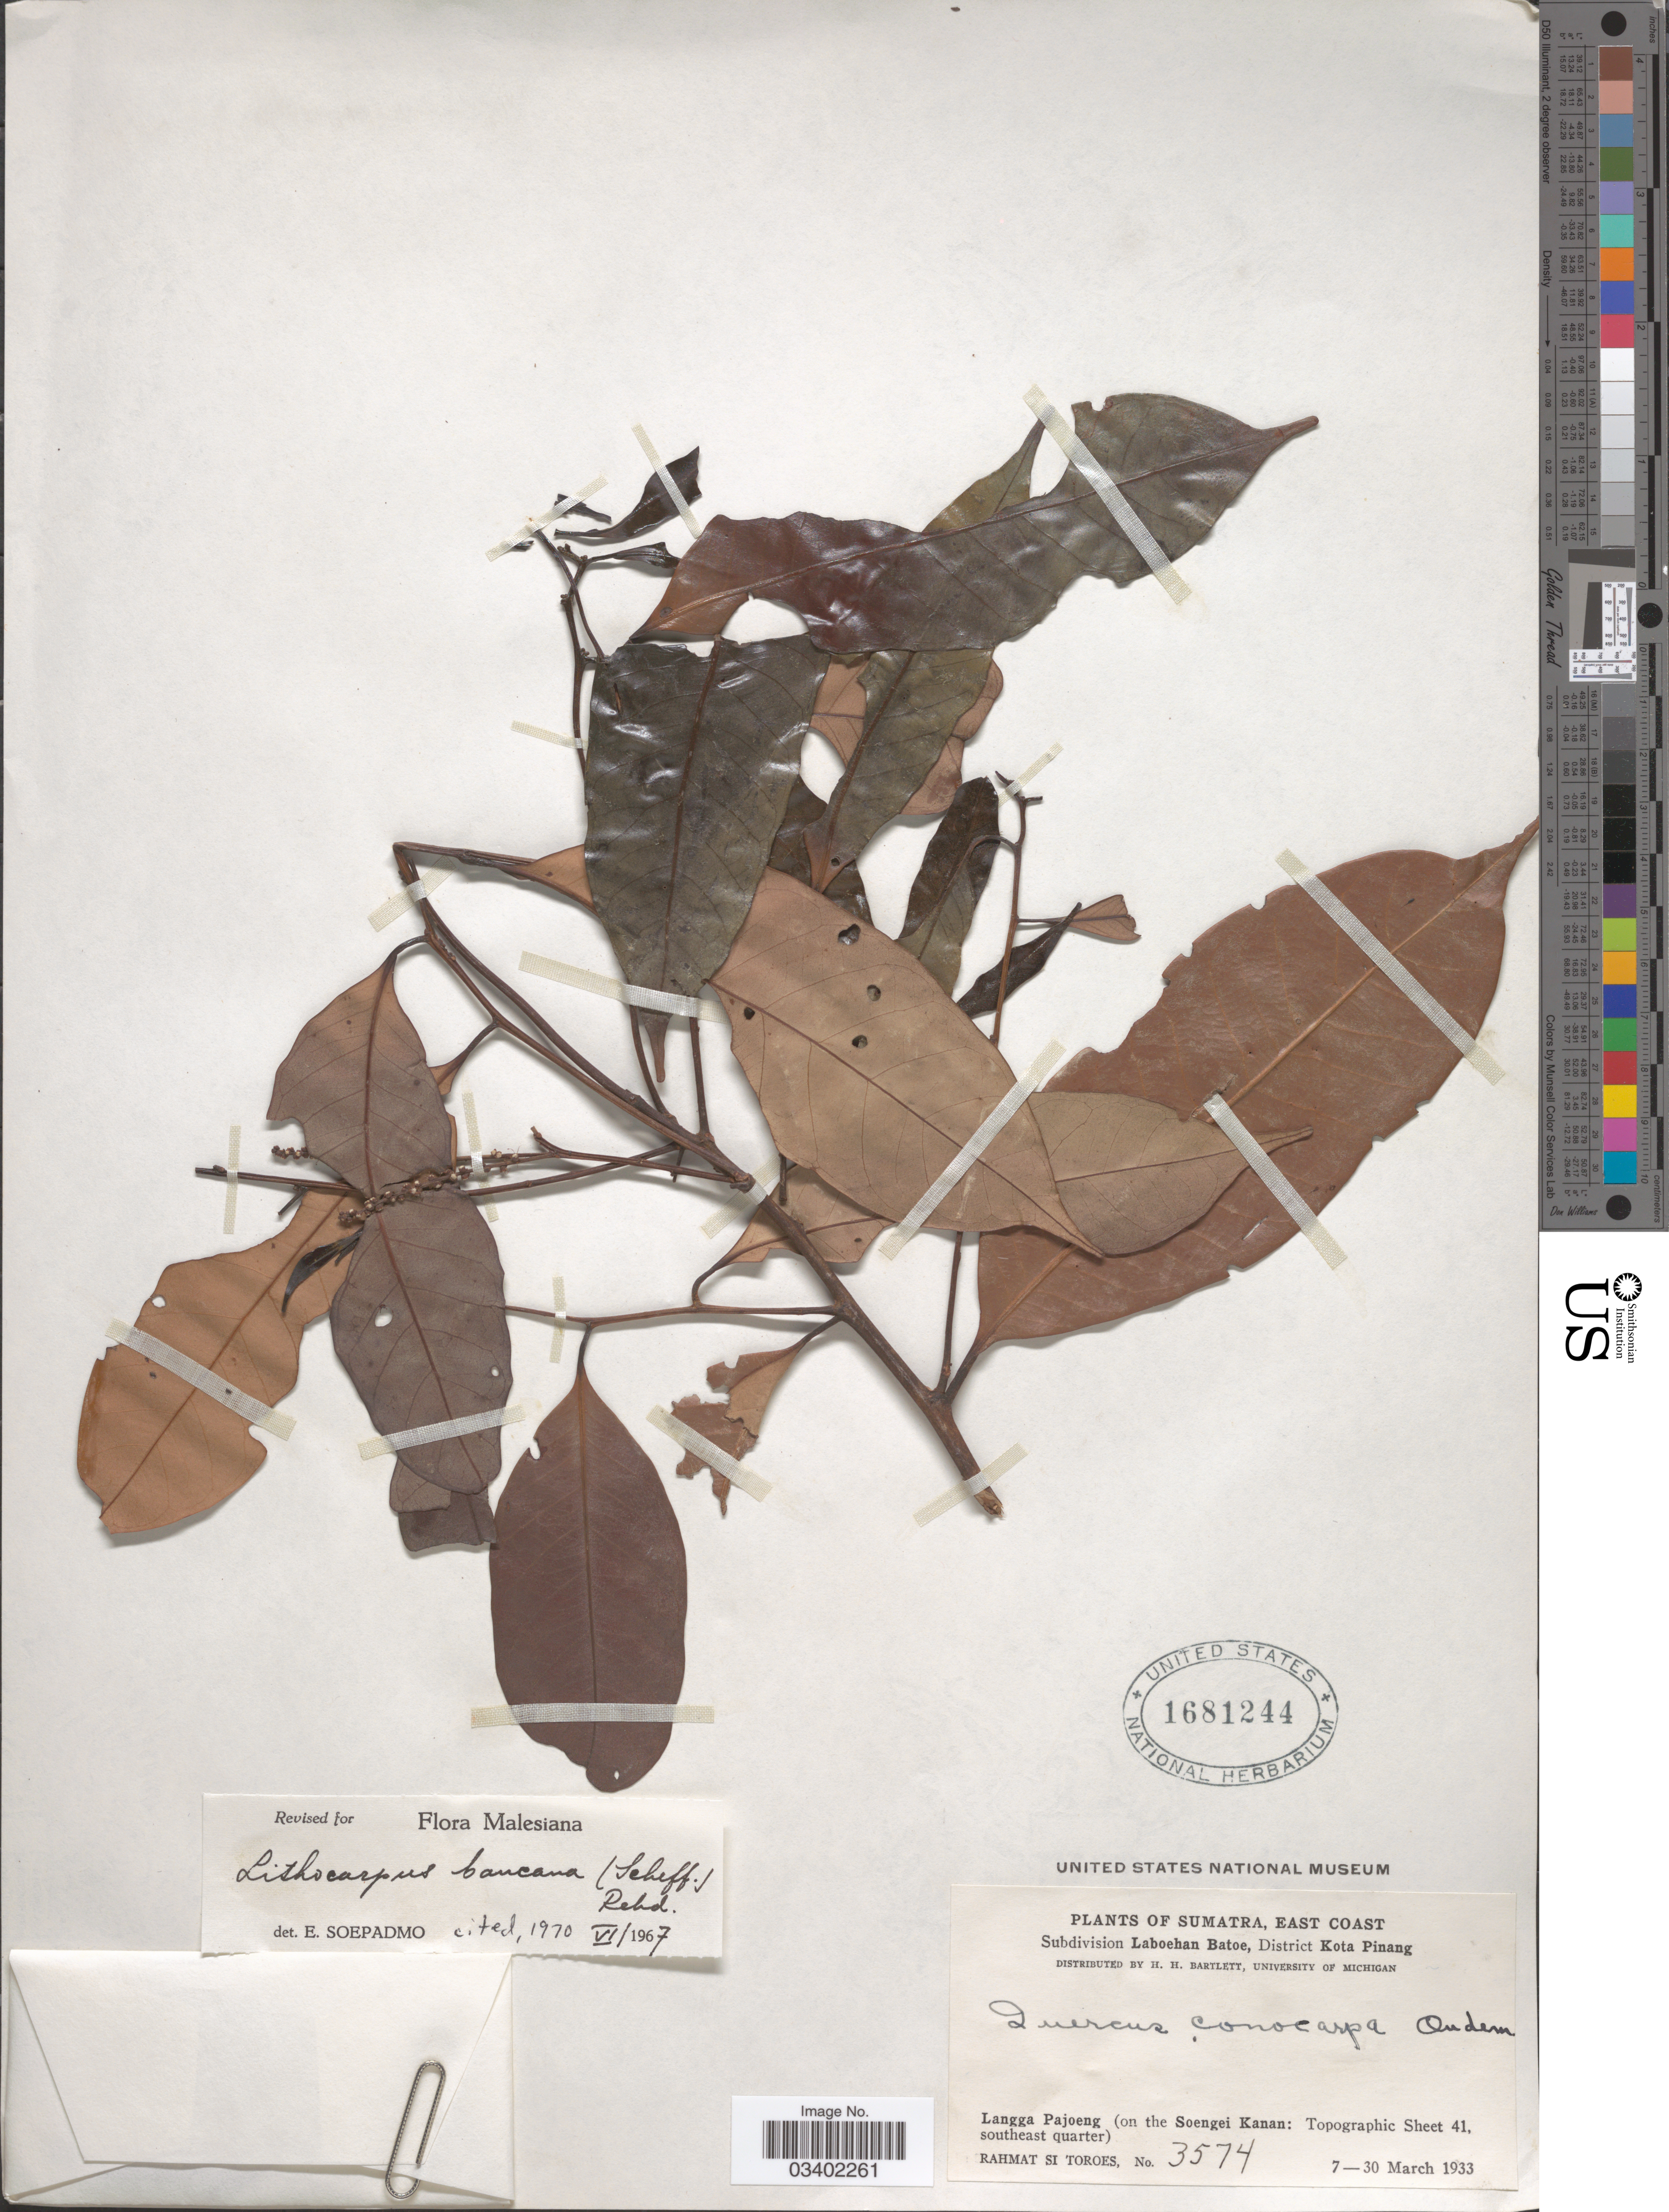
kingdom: Plantae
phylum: Tracheophyta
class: Magnoliopsida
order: Fagales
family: Fagaceae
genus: Lithocarpus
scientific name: Lithocarpus bancanus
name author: (Scheff.) Rehder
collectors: Rahmat Si Boeea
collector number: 3574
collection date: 1933-03-07/1933-03-30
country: Indonesia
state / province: Sumatra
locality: East Coast. Subdivision Laboehan Batoe, District Kota Pinang. Langga Pajoen (on the Soengei Kanan: Topographic Sheet 41, southeast quarter).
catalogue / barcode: US 1681244